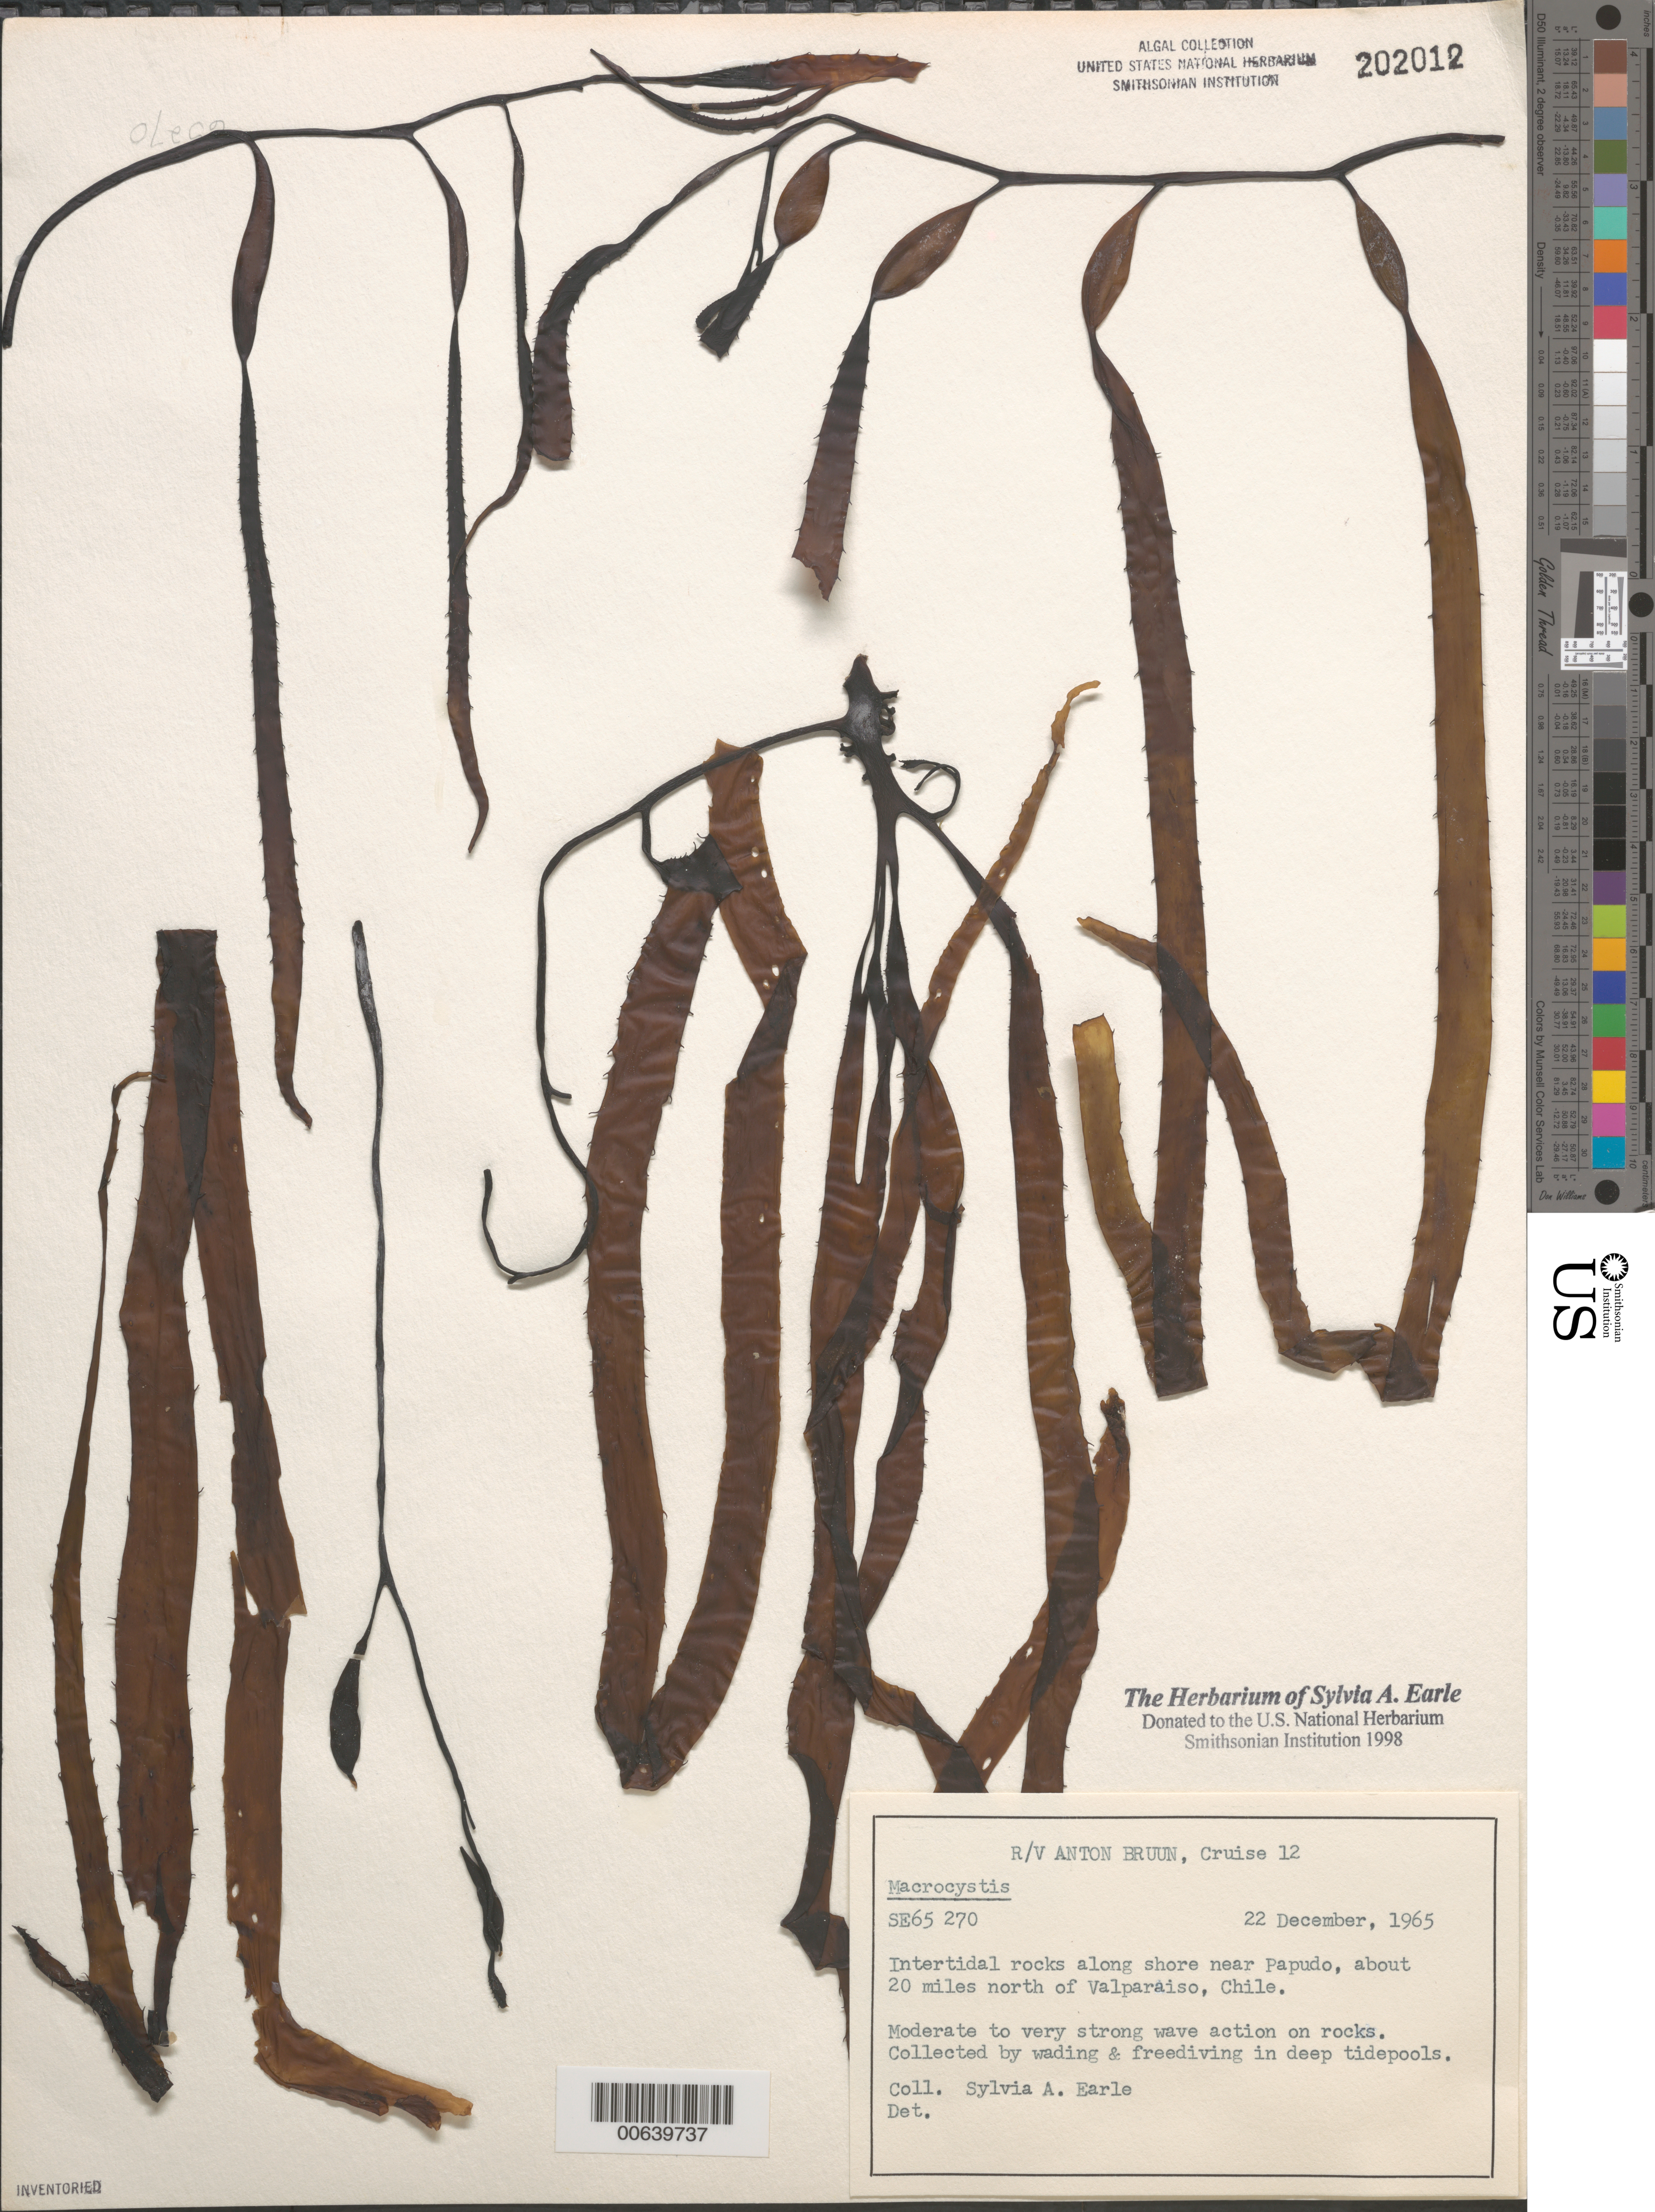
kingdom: Chromista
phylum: Ochrophyta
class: Phaeophyceae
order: Laminariales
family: Laminariaceae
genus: Macrocystis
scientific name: Macrocystis sp.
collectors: S. A. Earle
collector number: Se 65270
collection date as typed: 22 Dec 1965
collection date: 1965-12-22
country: Chile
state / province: Valparaíso (V)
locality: Near Papudo, ca. 20 miles north of Valparaiso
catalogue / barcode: US 202012